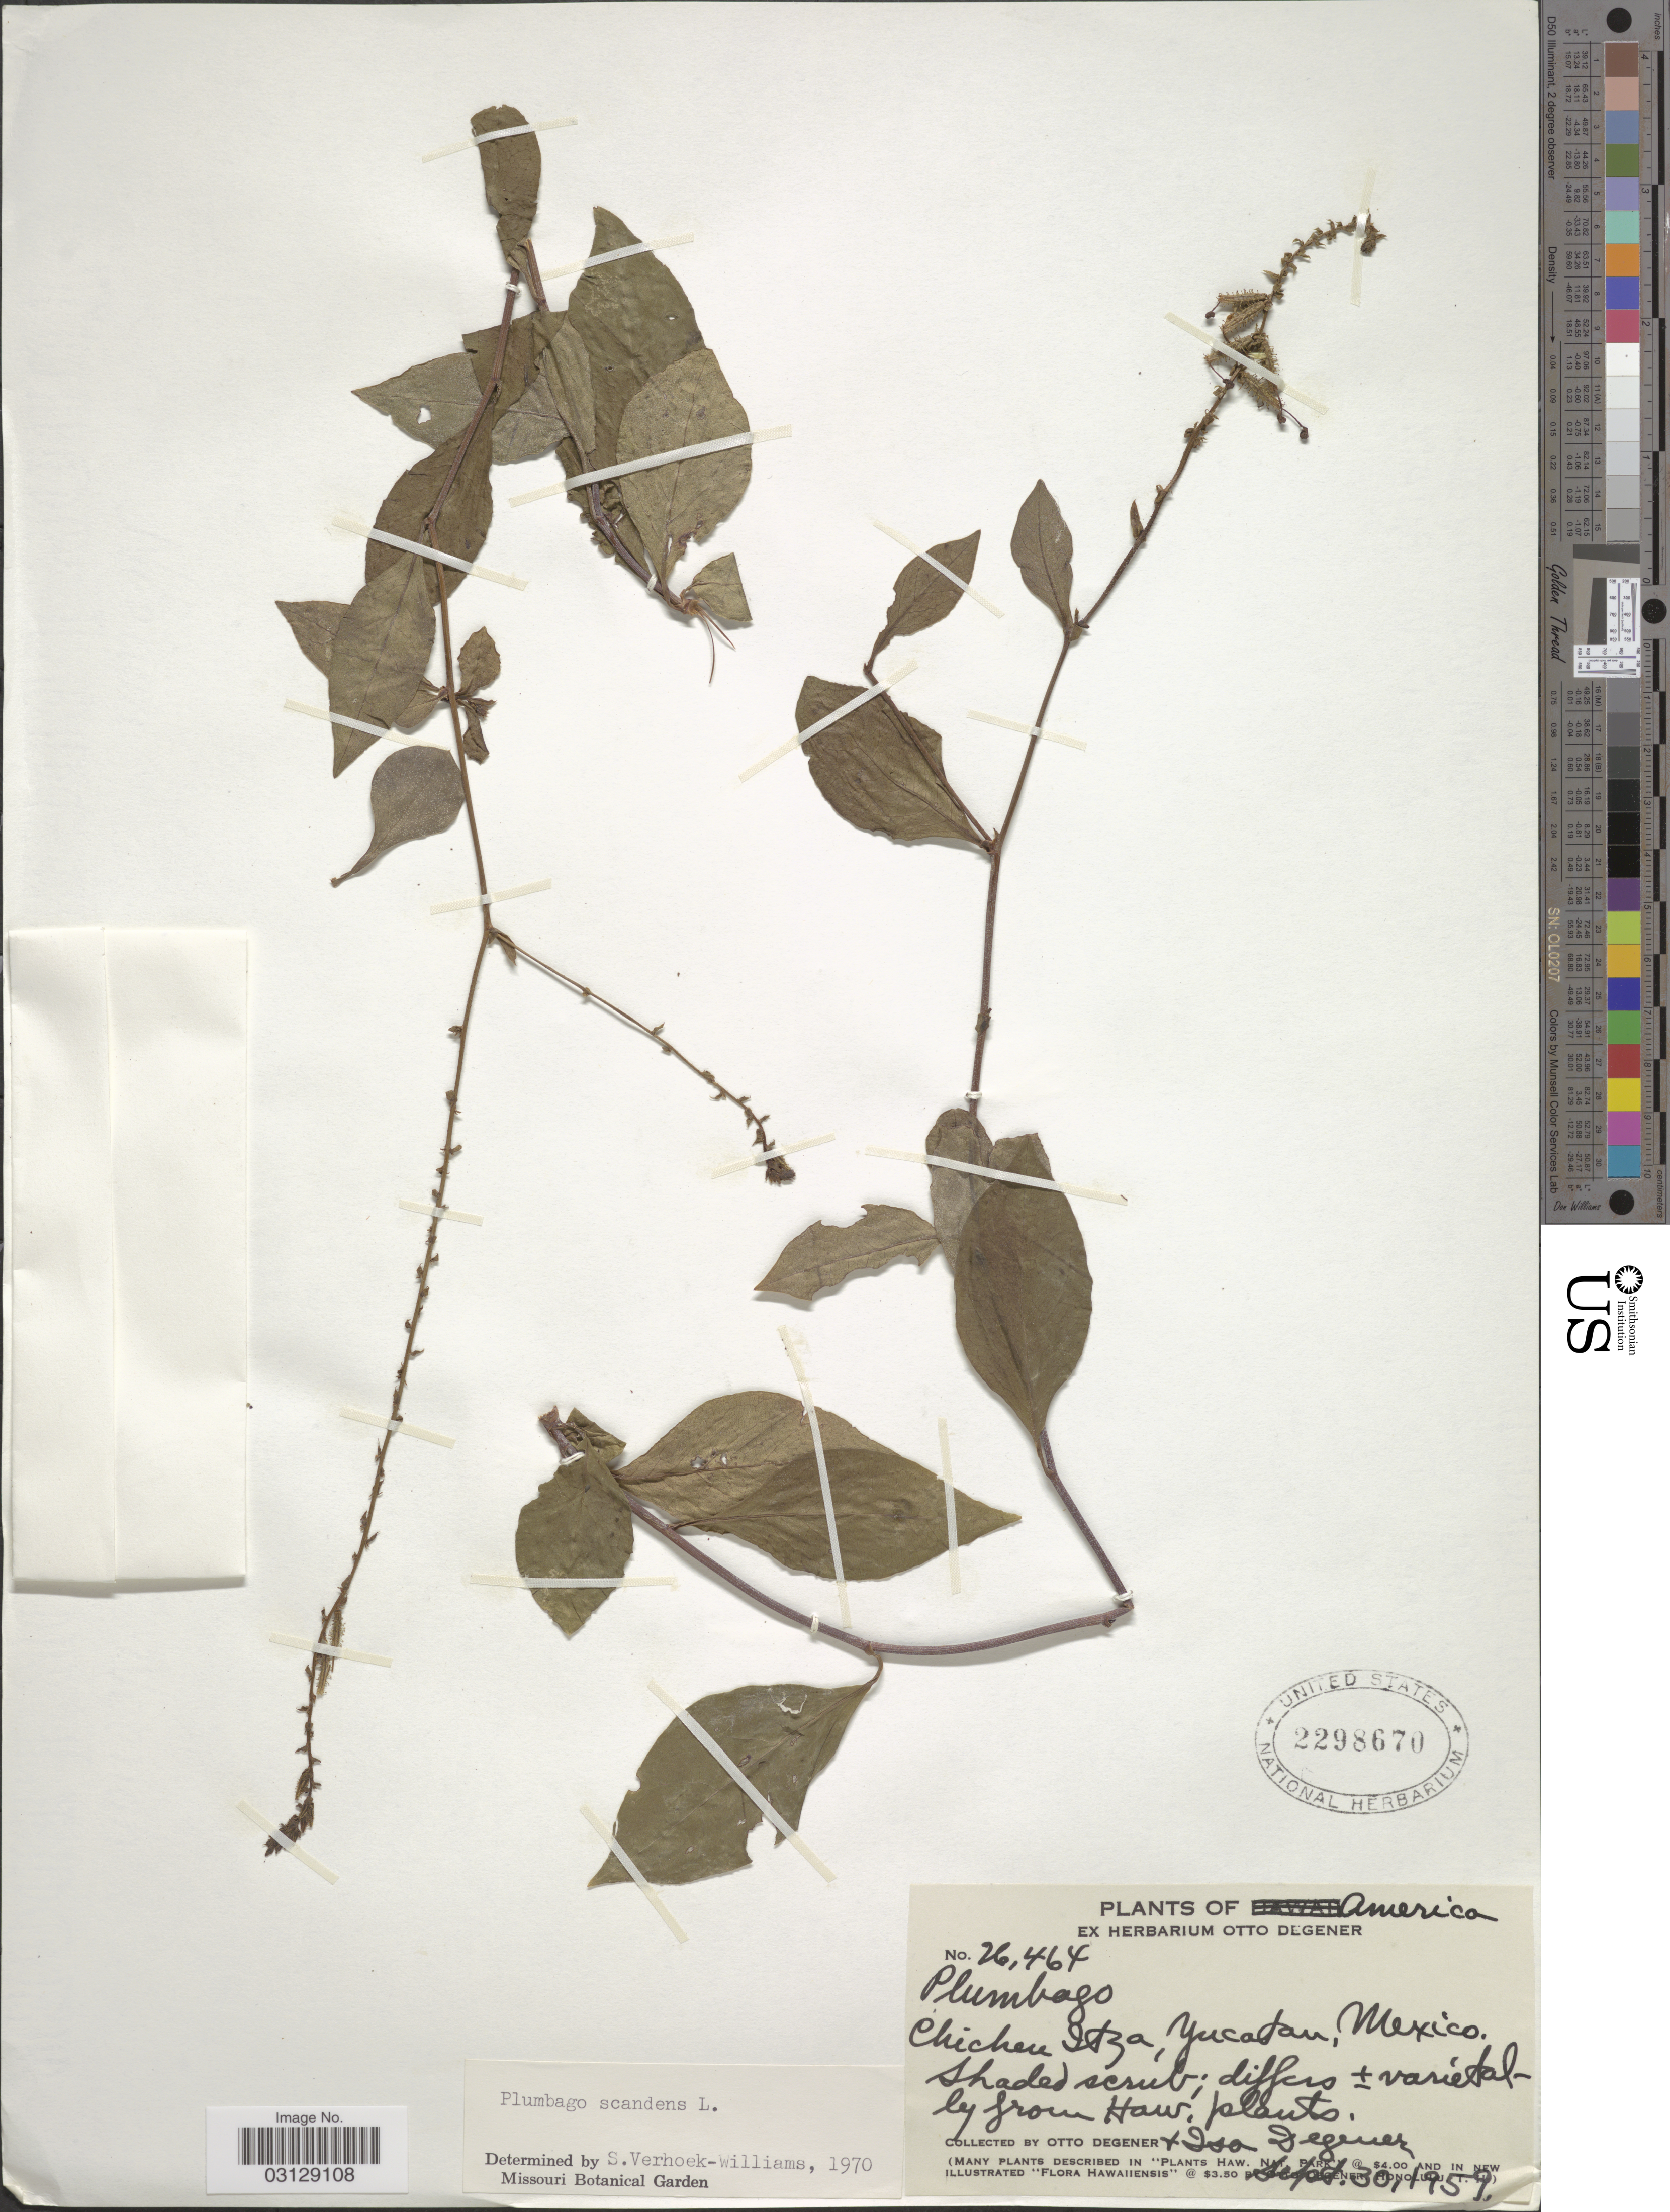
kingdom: Plantae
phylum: Tracheophyta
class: Magnoliopsida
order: Caryophyllales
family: Plumbaginaceae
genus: Plumbago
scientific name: Plumbago scandens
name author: L.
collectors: O. Degener & I. Degener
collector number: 26464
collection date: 1959-09-30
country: Mexico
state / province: Yucatán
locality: Chichen Itza.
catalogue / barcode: US 2298670